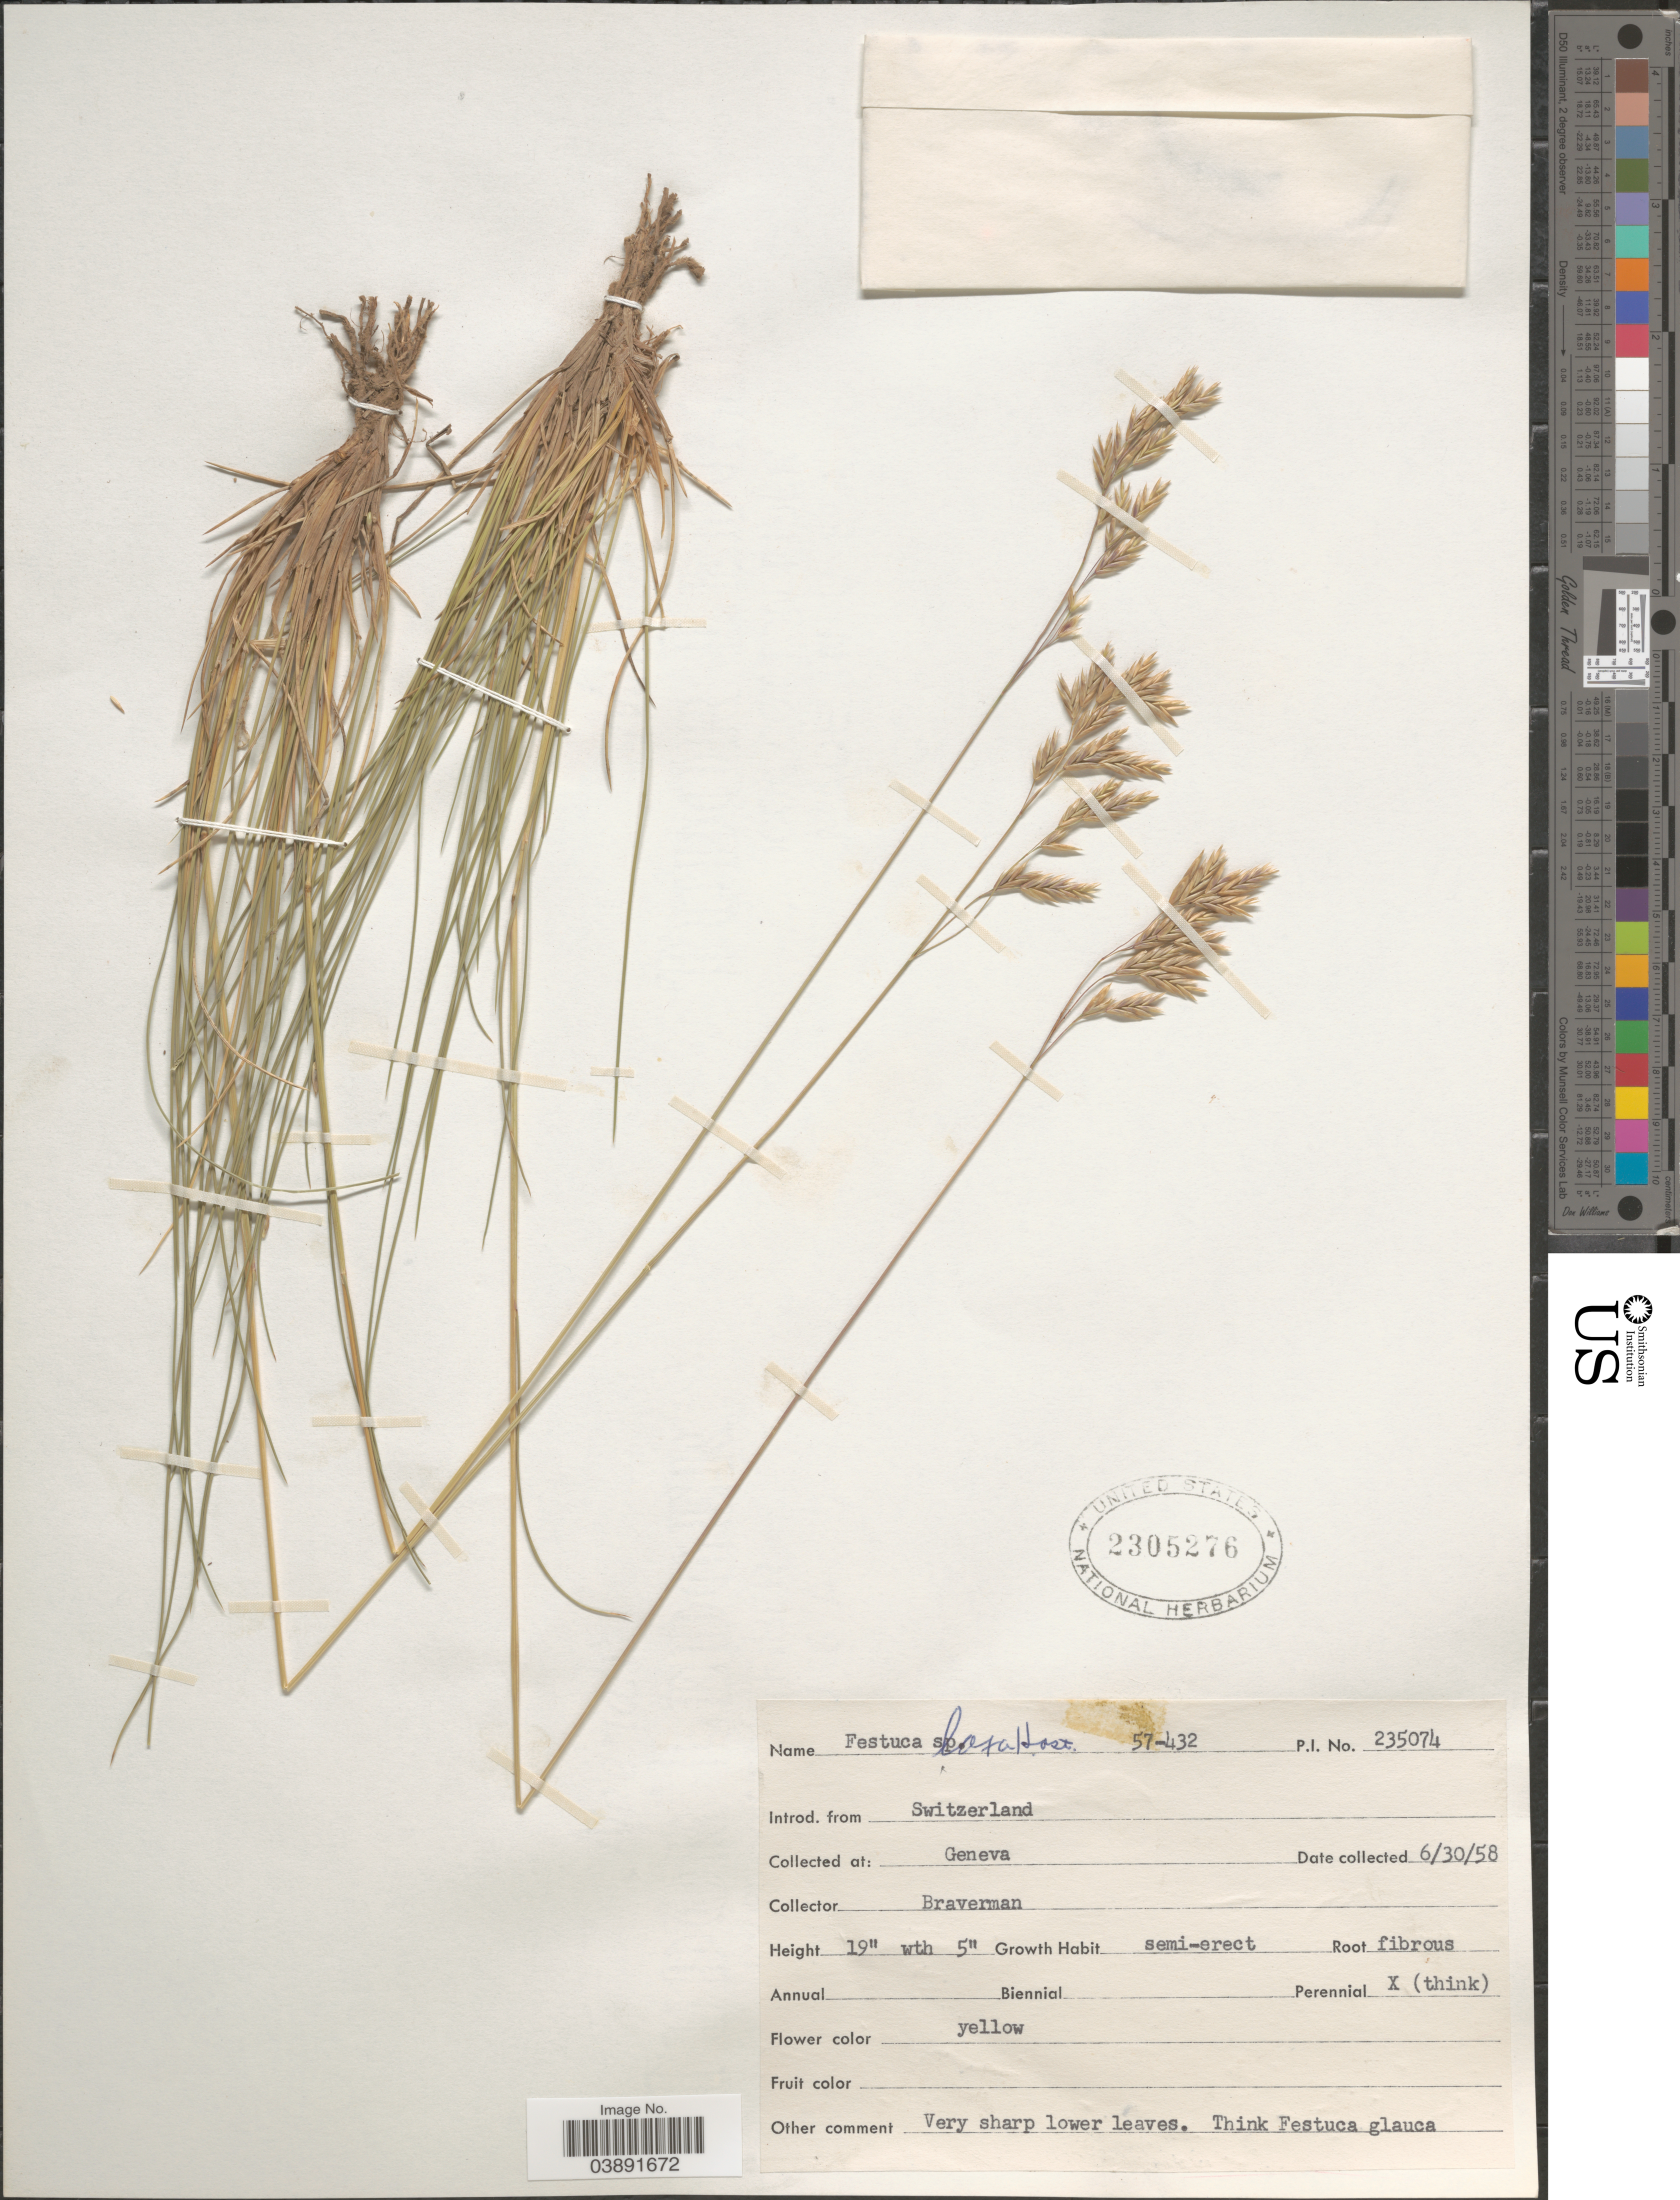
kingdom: Plantae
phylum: Tracheophyta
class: Liliopsida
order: Poales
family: Poaceae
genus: Festuca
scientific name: Festuca laxa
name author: Host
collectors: Braverman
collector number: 235074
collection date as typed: Transcribed d/m/y: 30/6/58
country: Switzerland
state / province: Genève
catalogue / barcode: US 2305276